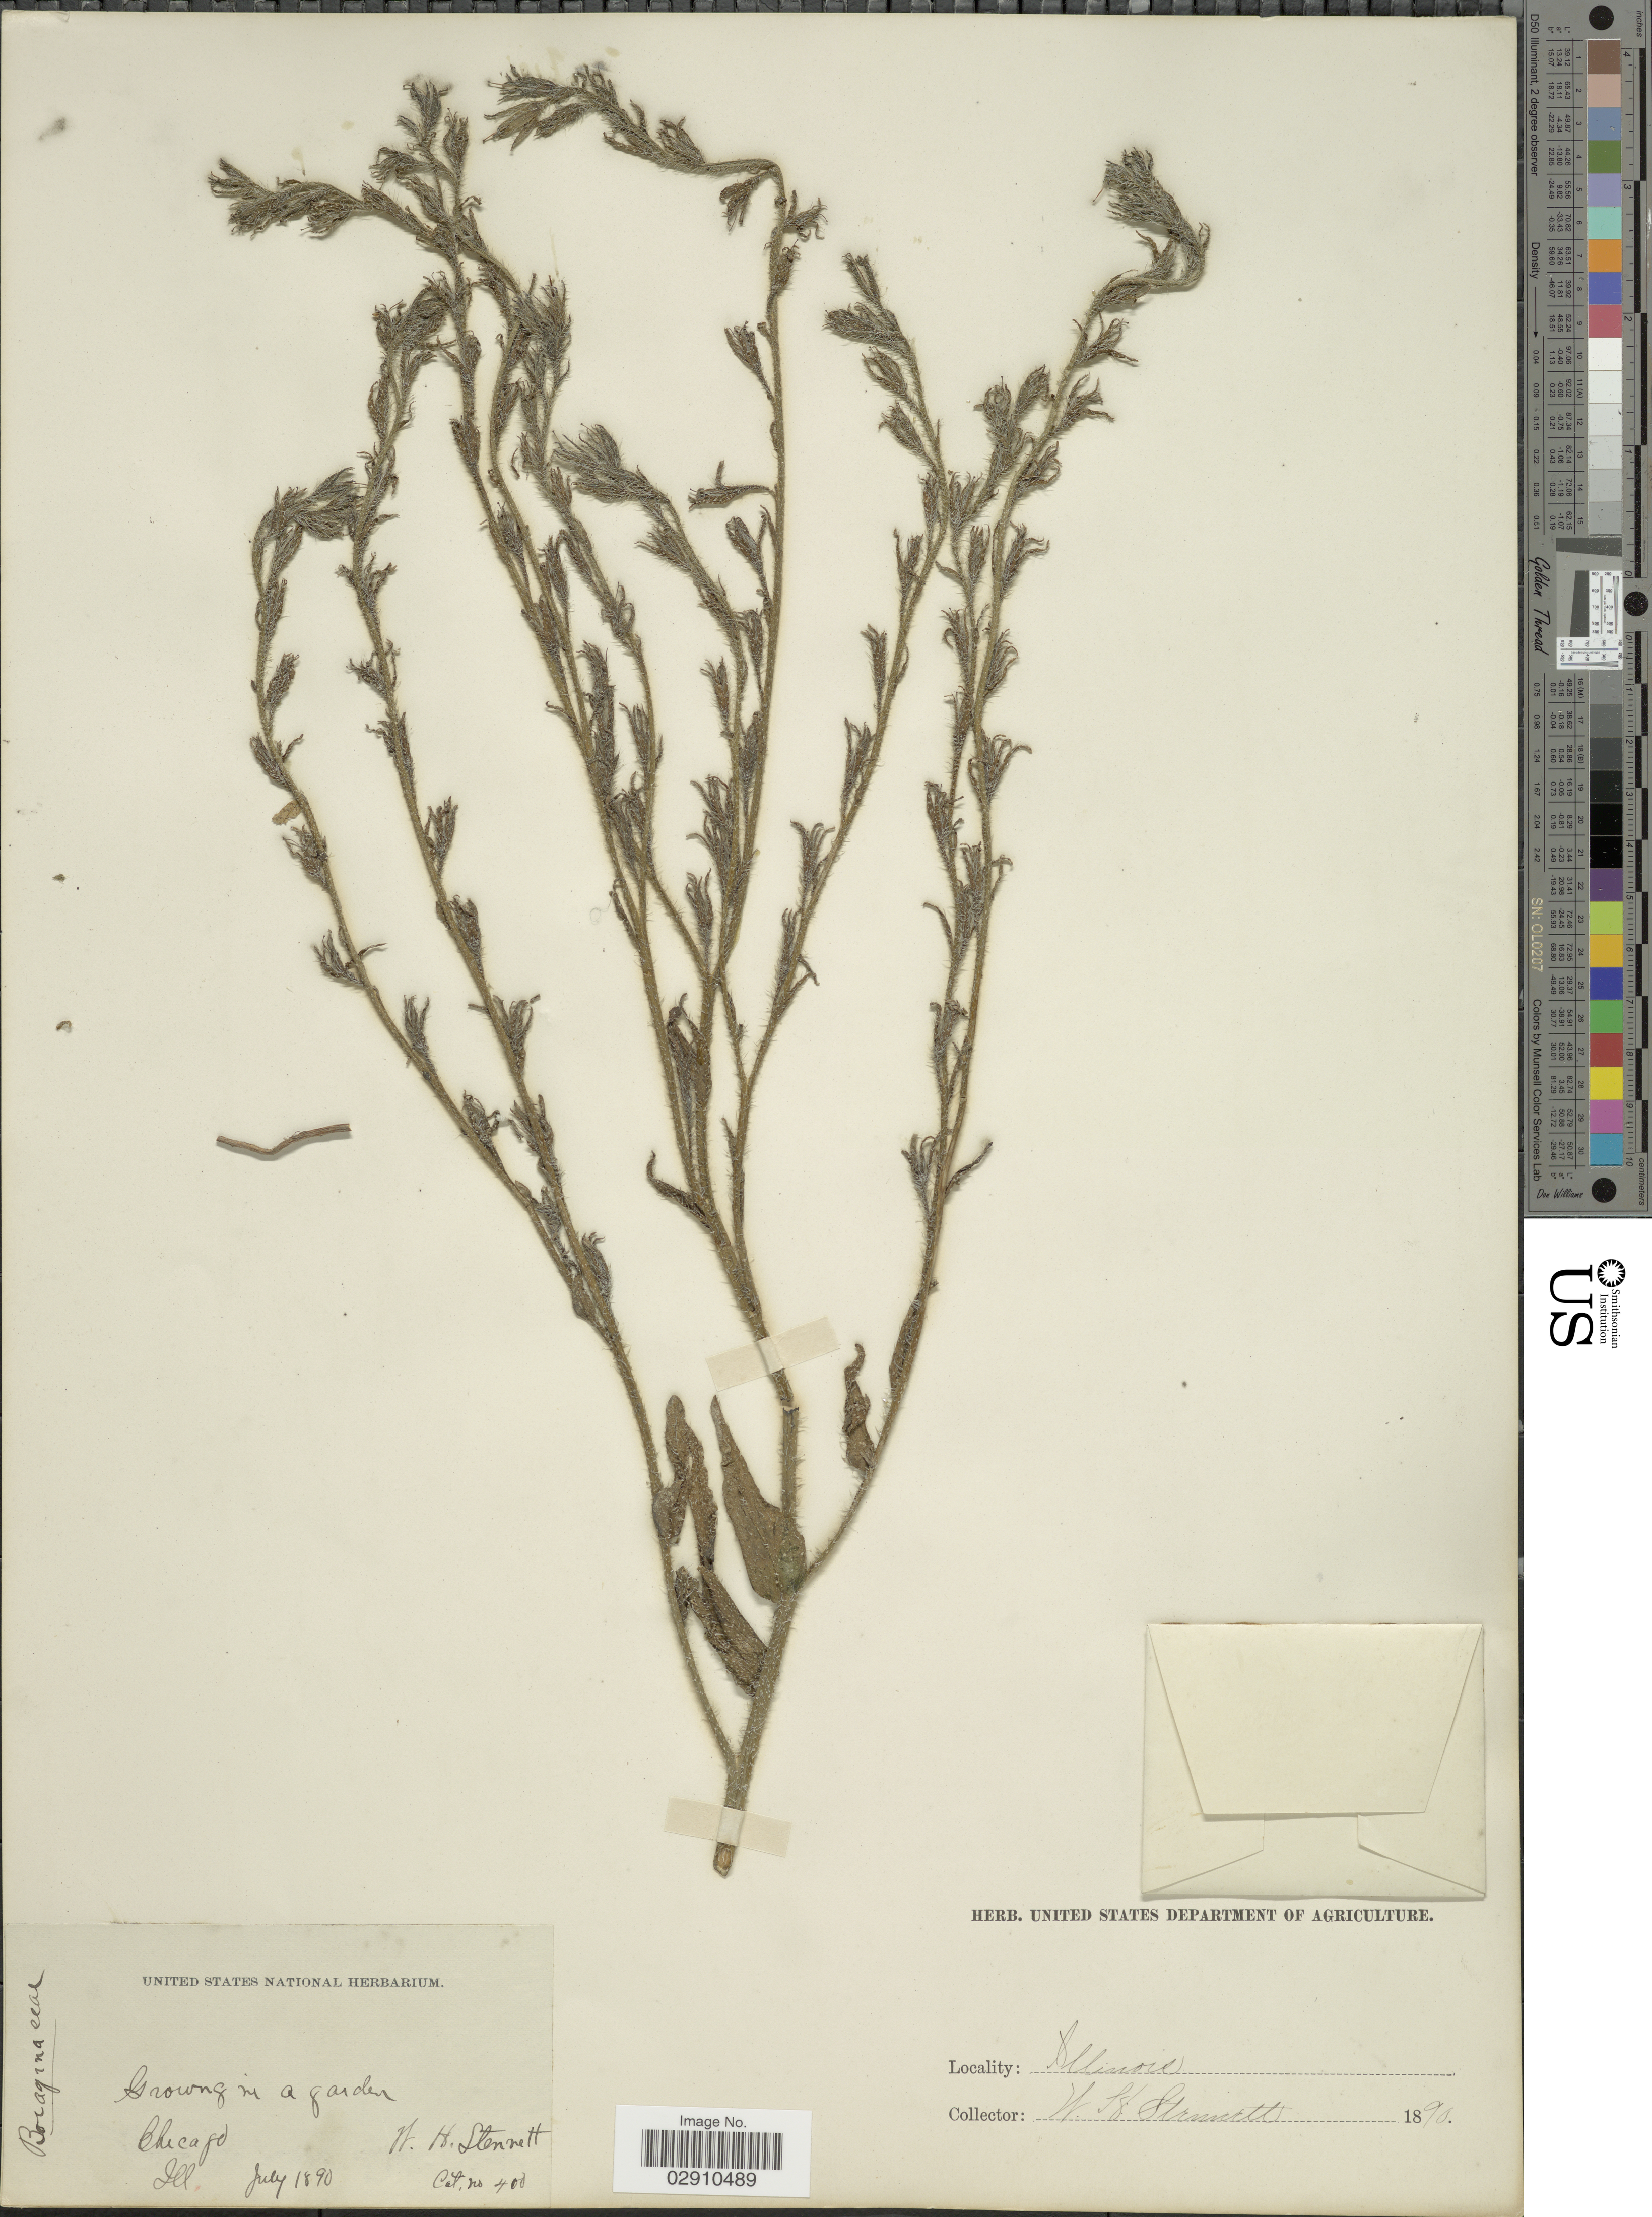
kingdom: Plantae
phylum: Tracheophyta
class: Magnoliopsida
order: Boraginales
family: Boraginaceae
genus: Lycopsis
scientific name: Lycopsis arvensis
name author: L.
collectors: W. Stennett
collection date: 1890-07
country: United States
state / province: Illinois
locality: Growing in a garden Chicago.